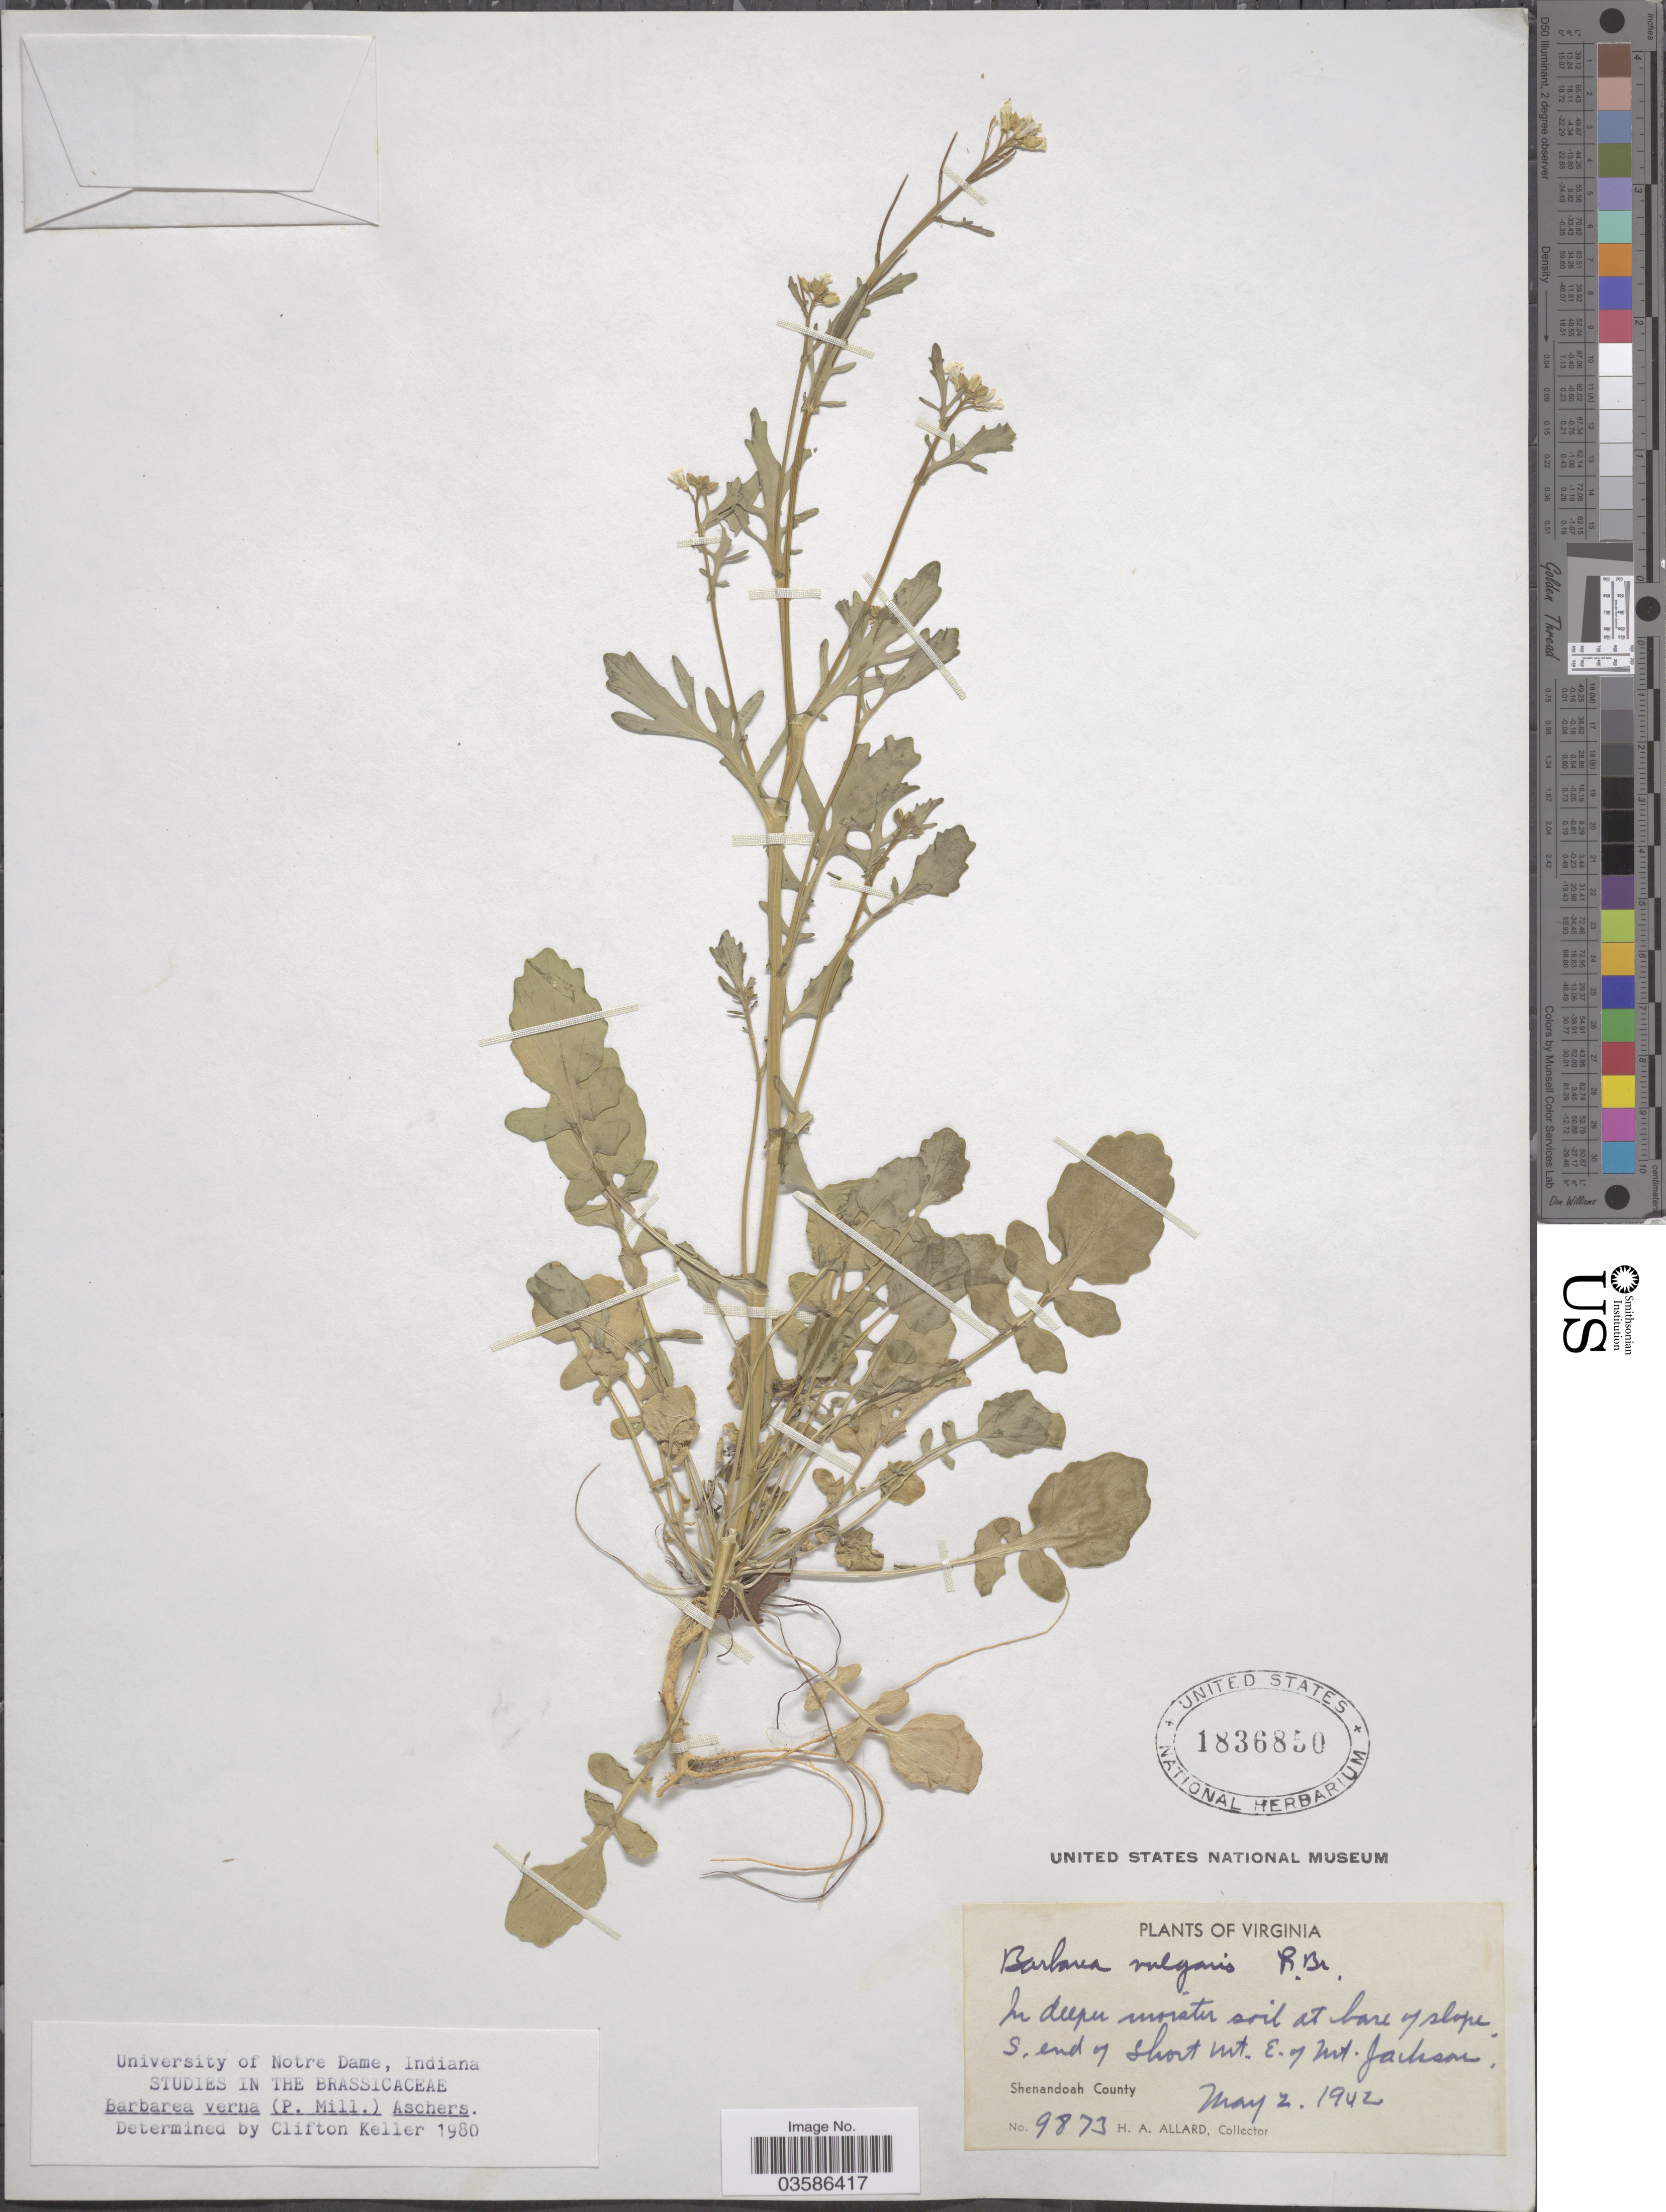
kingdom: Plantae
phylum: Tracheophyta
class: Magnoliopsida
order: Brassicales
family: Brassicaceae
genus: Barbarea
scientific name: Barbarea verna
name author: (Mill.) Asch.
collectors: H. A. Allard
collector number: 9873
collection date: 1942-05-02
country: United States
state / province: Virginia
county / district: Shenandoah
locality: S. end of Short Mt. E. of Mt. Jackson, Shenandoah County.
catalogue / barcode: US 1836850